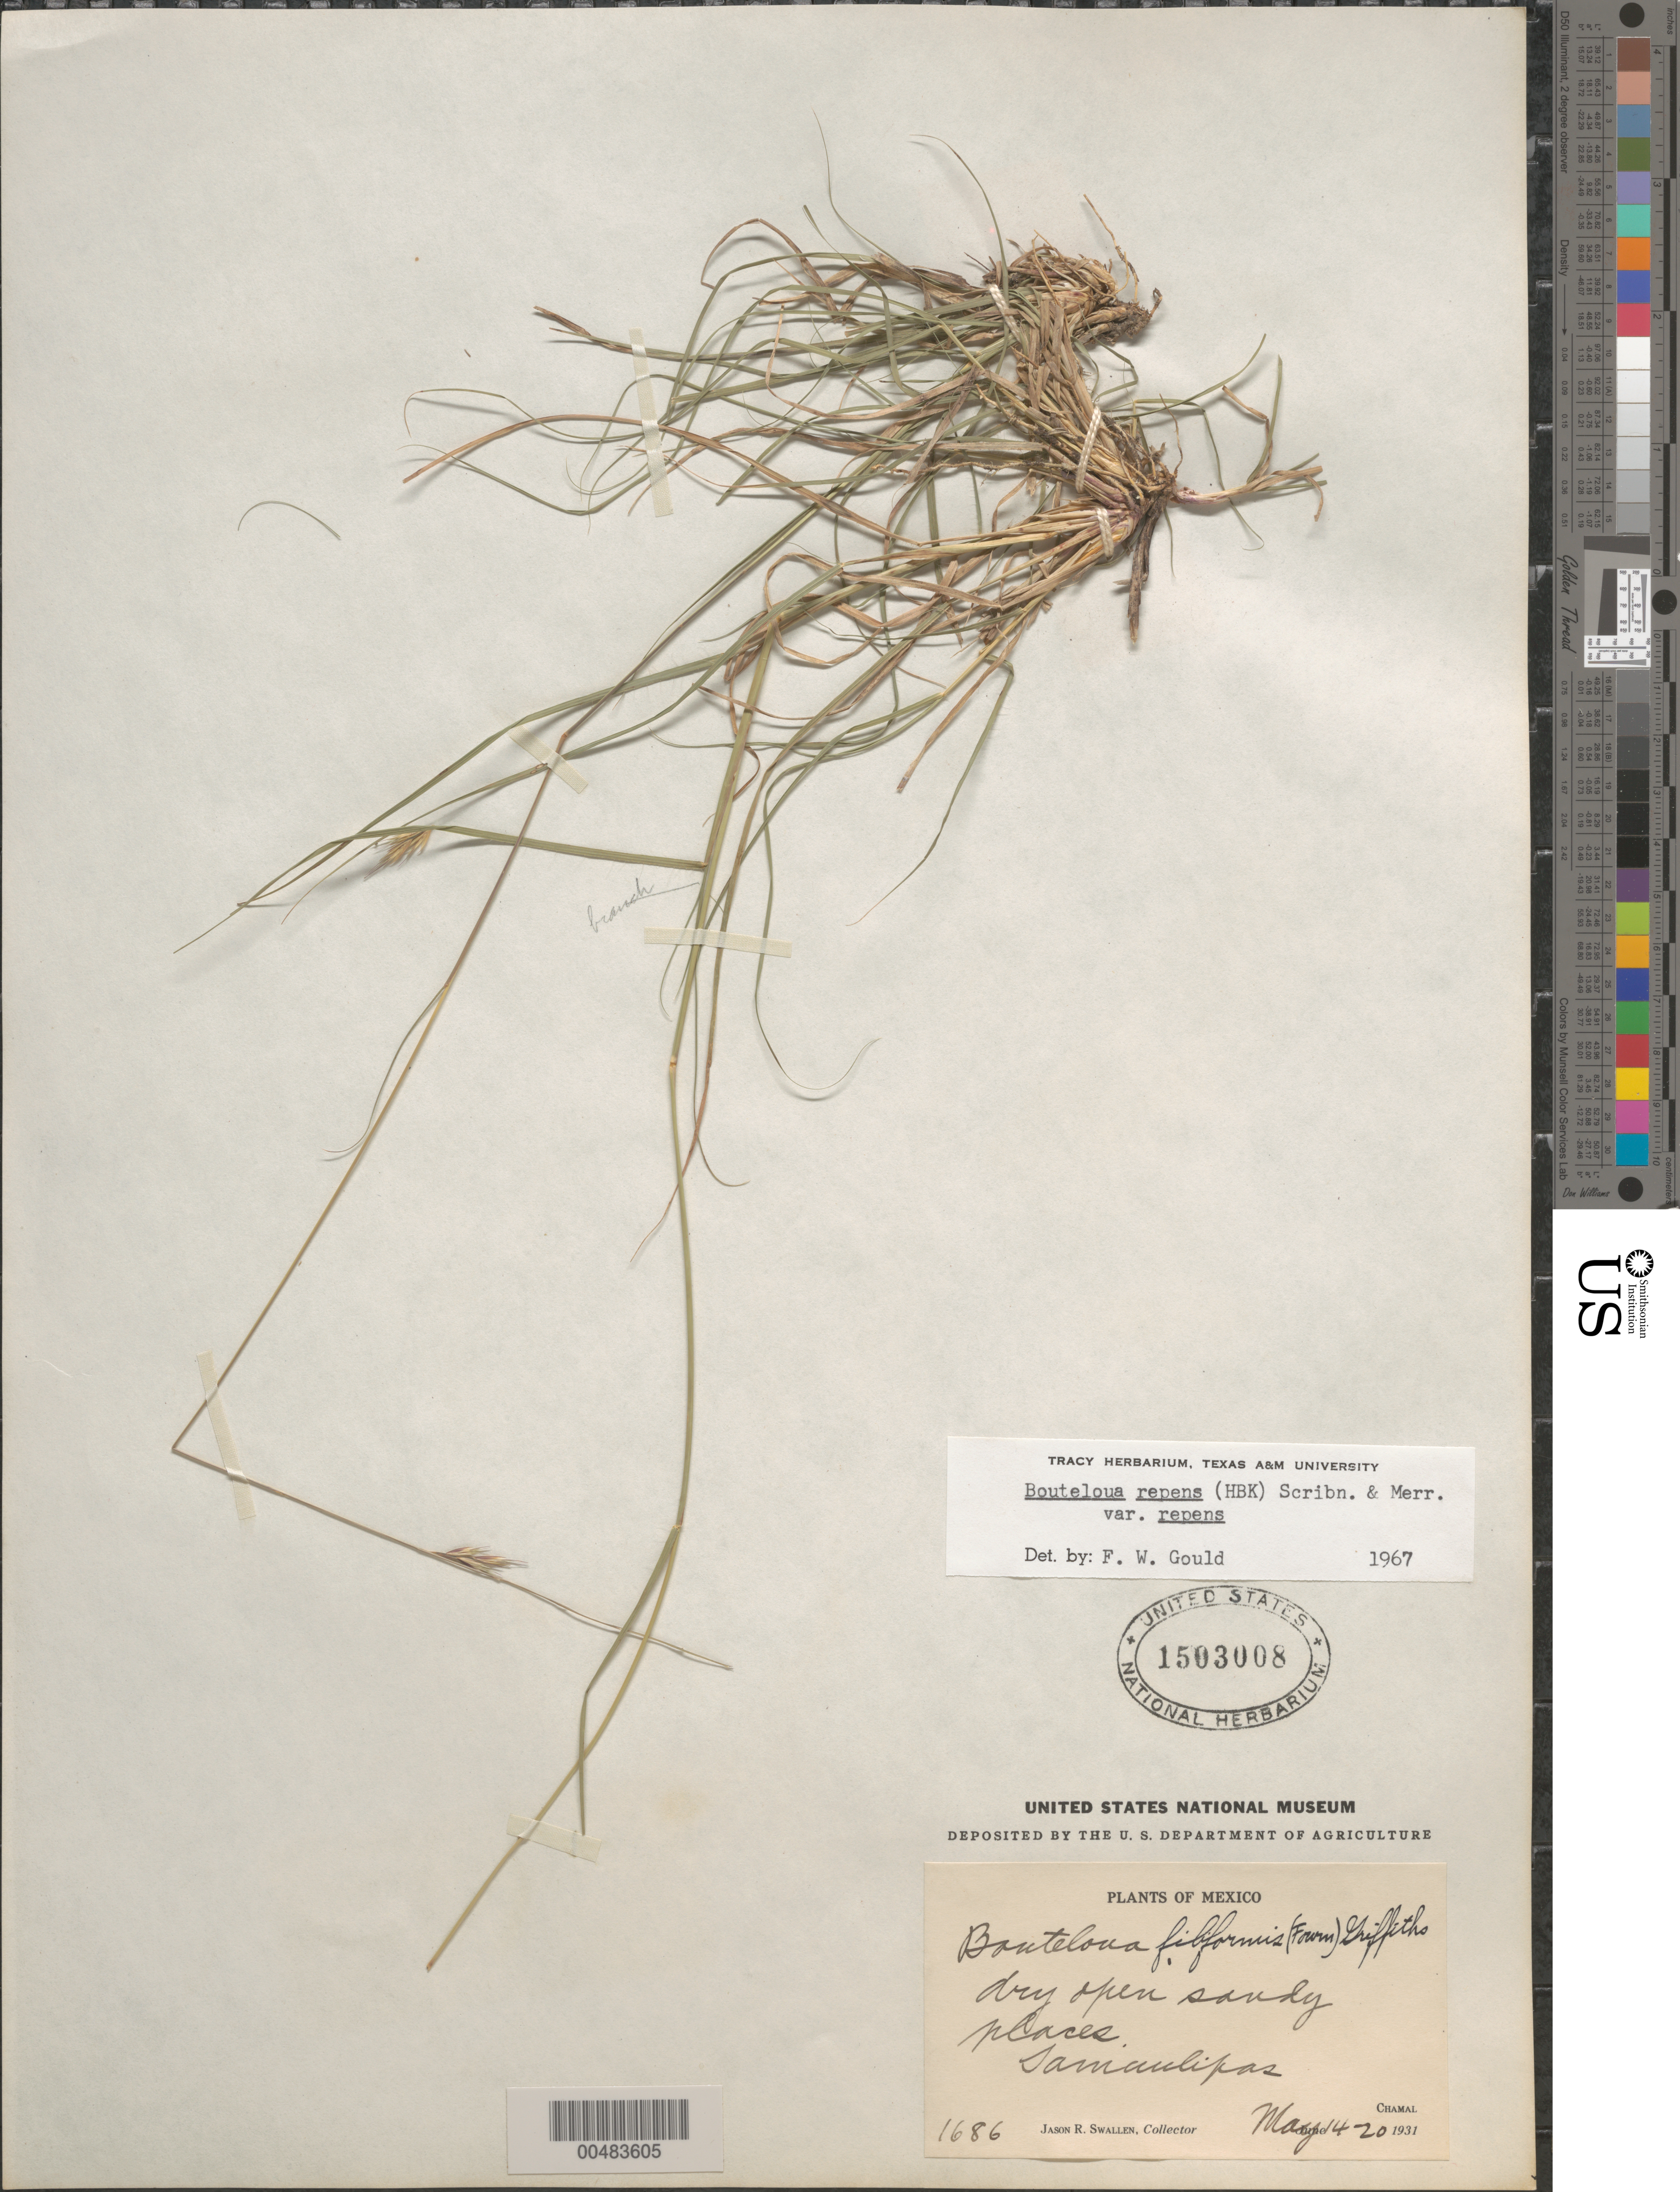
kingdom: Plantae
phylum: Tracheophyta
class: Liliopsida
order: Poales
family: Poaceae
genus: Bouteloua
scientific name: Bouteloua repens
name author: (Kunth) Scribn. & Merr.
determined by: Gould, F. W.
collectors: J. R. Swallen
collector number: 1686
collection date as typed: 14 May 1931 to 20 May 1931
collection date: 1931-05-14/1931-05-20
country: Mexico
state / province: Tamaulipas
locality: Chamal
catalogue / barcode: US 1503008